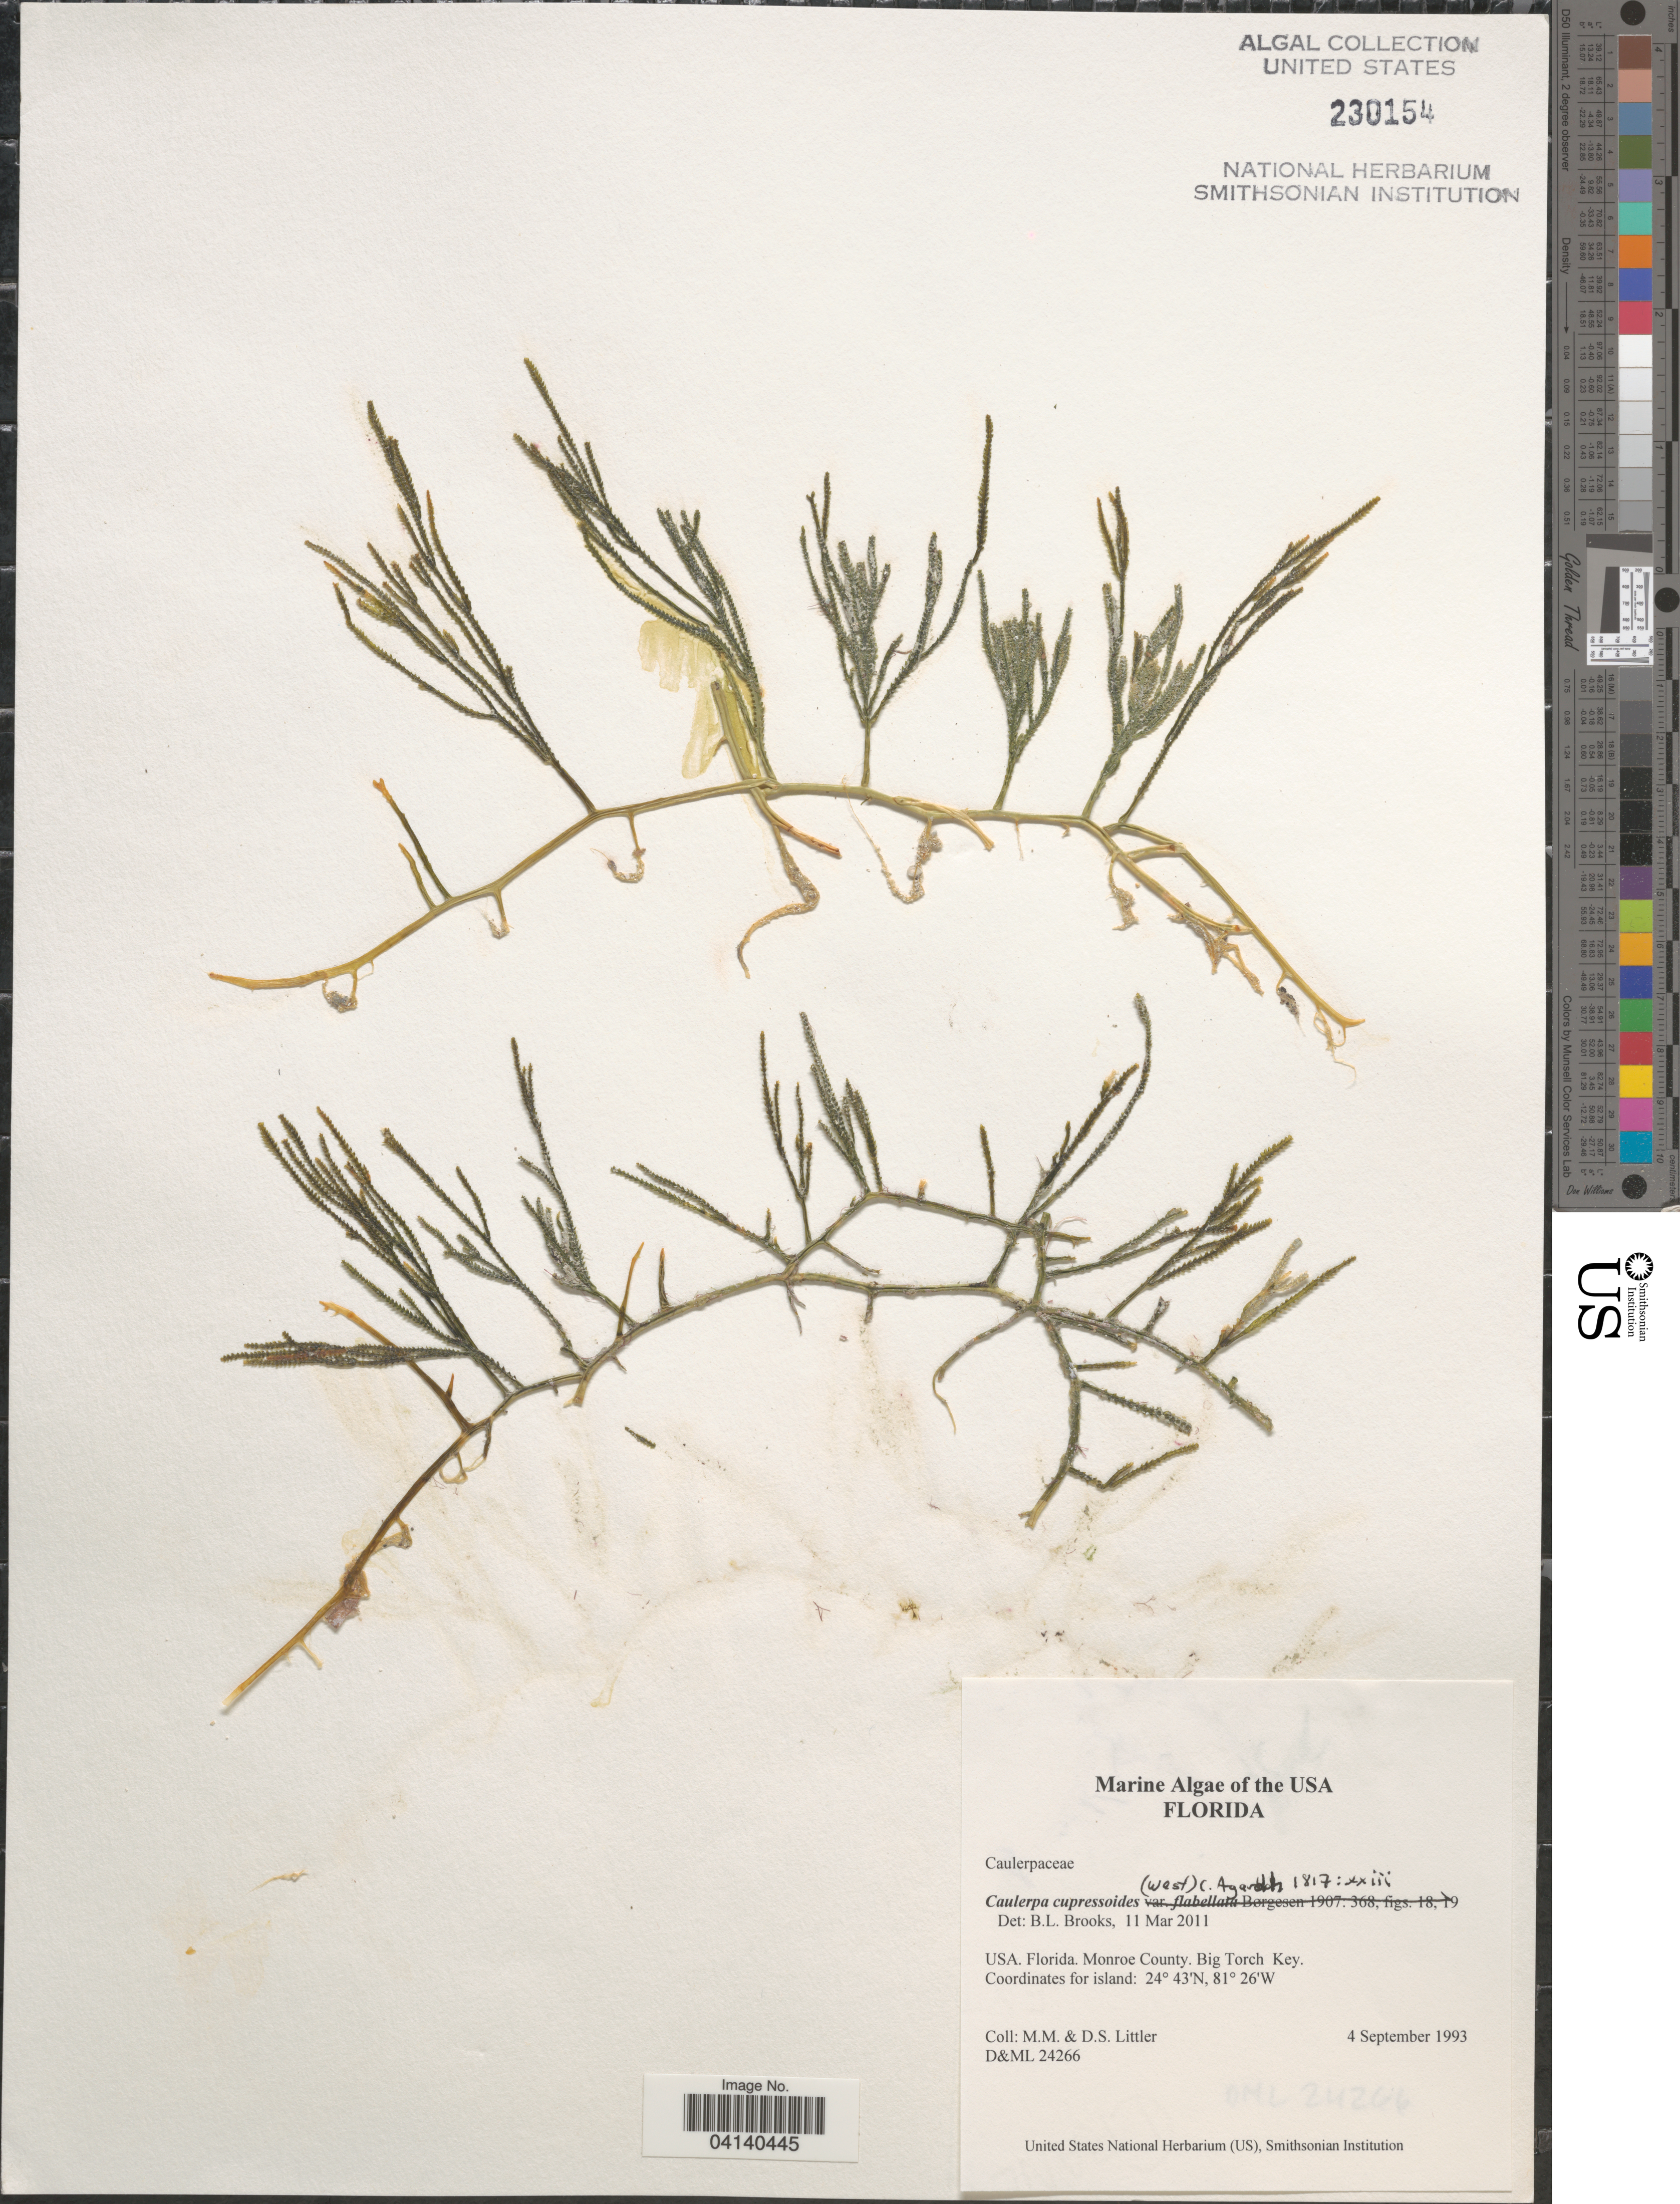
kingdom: Plantae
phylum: Chlorophyta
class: Ulvophyceae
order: Bryopsidales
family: Caulerpaceae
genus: Caulerpa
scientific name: Caulerpa cupressoides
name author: (Vahl) C. Agardh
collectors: D. S. Littler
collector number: D&ML24266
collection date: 1993-09-04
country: United States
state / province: Florida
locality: Monroe County. Big Torch Key.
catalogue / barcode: US 230154